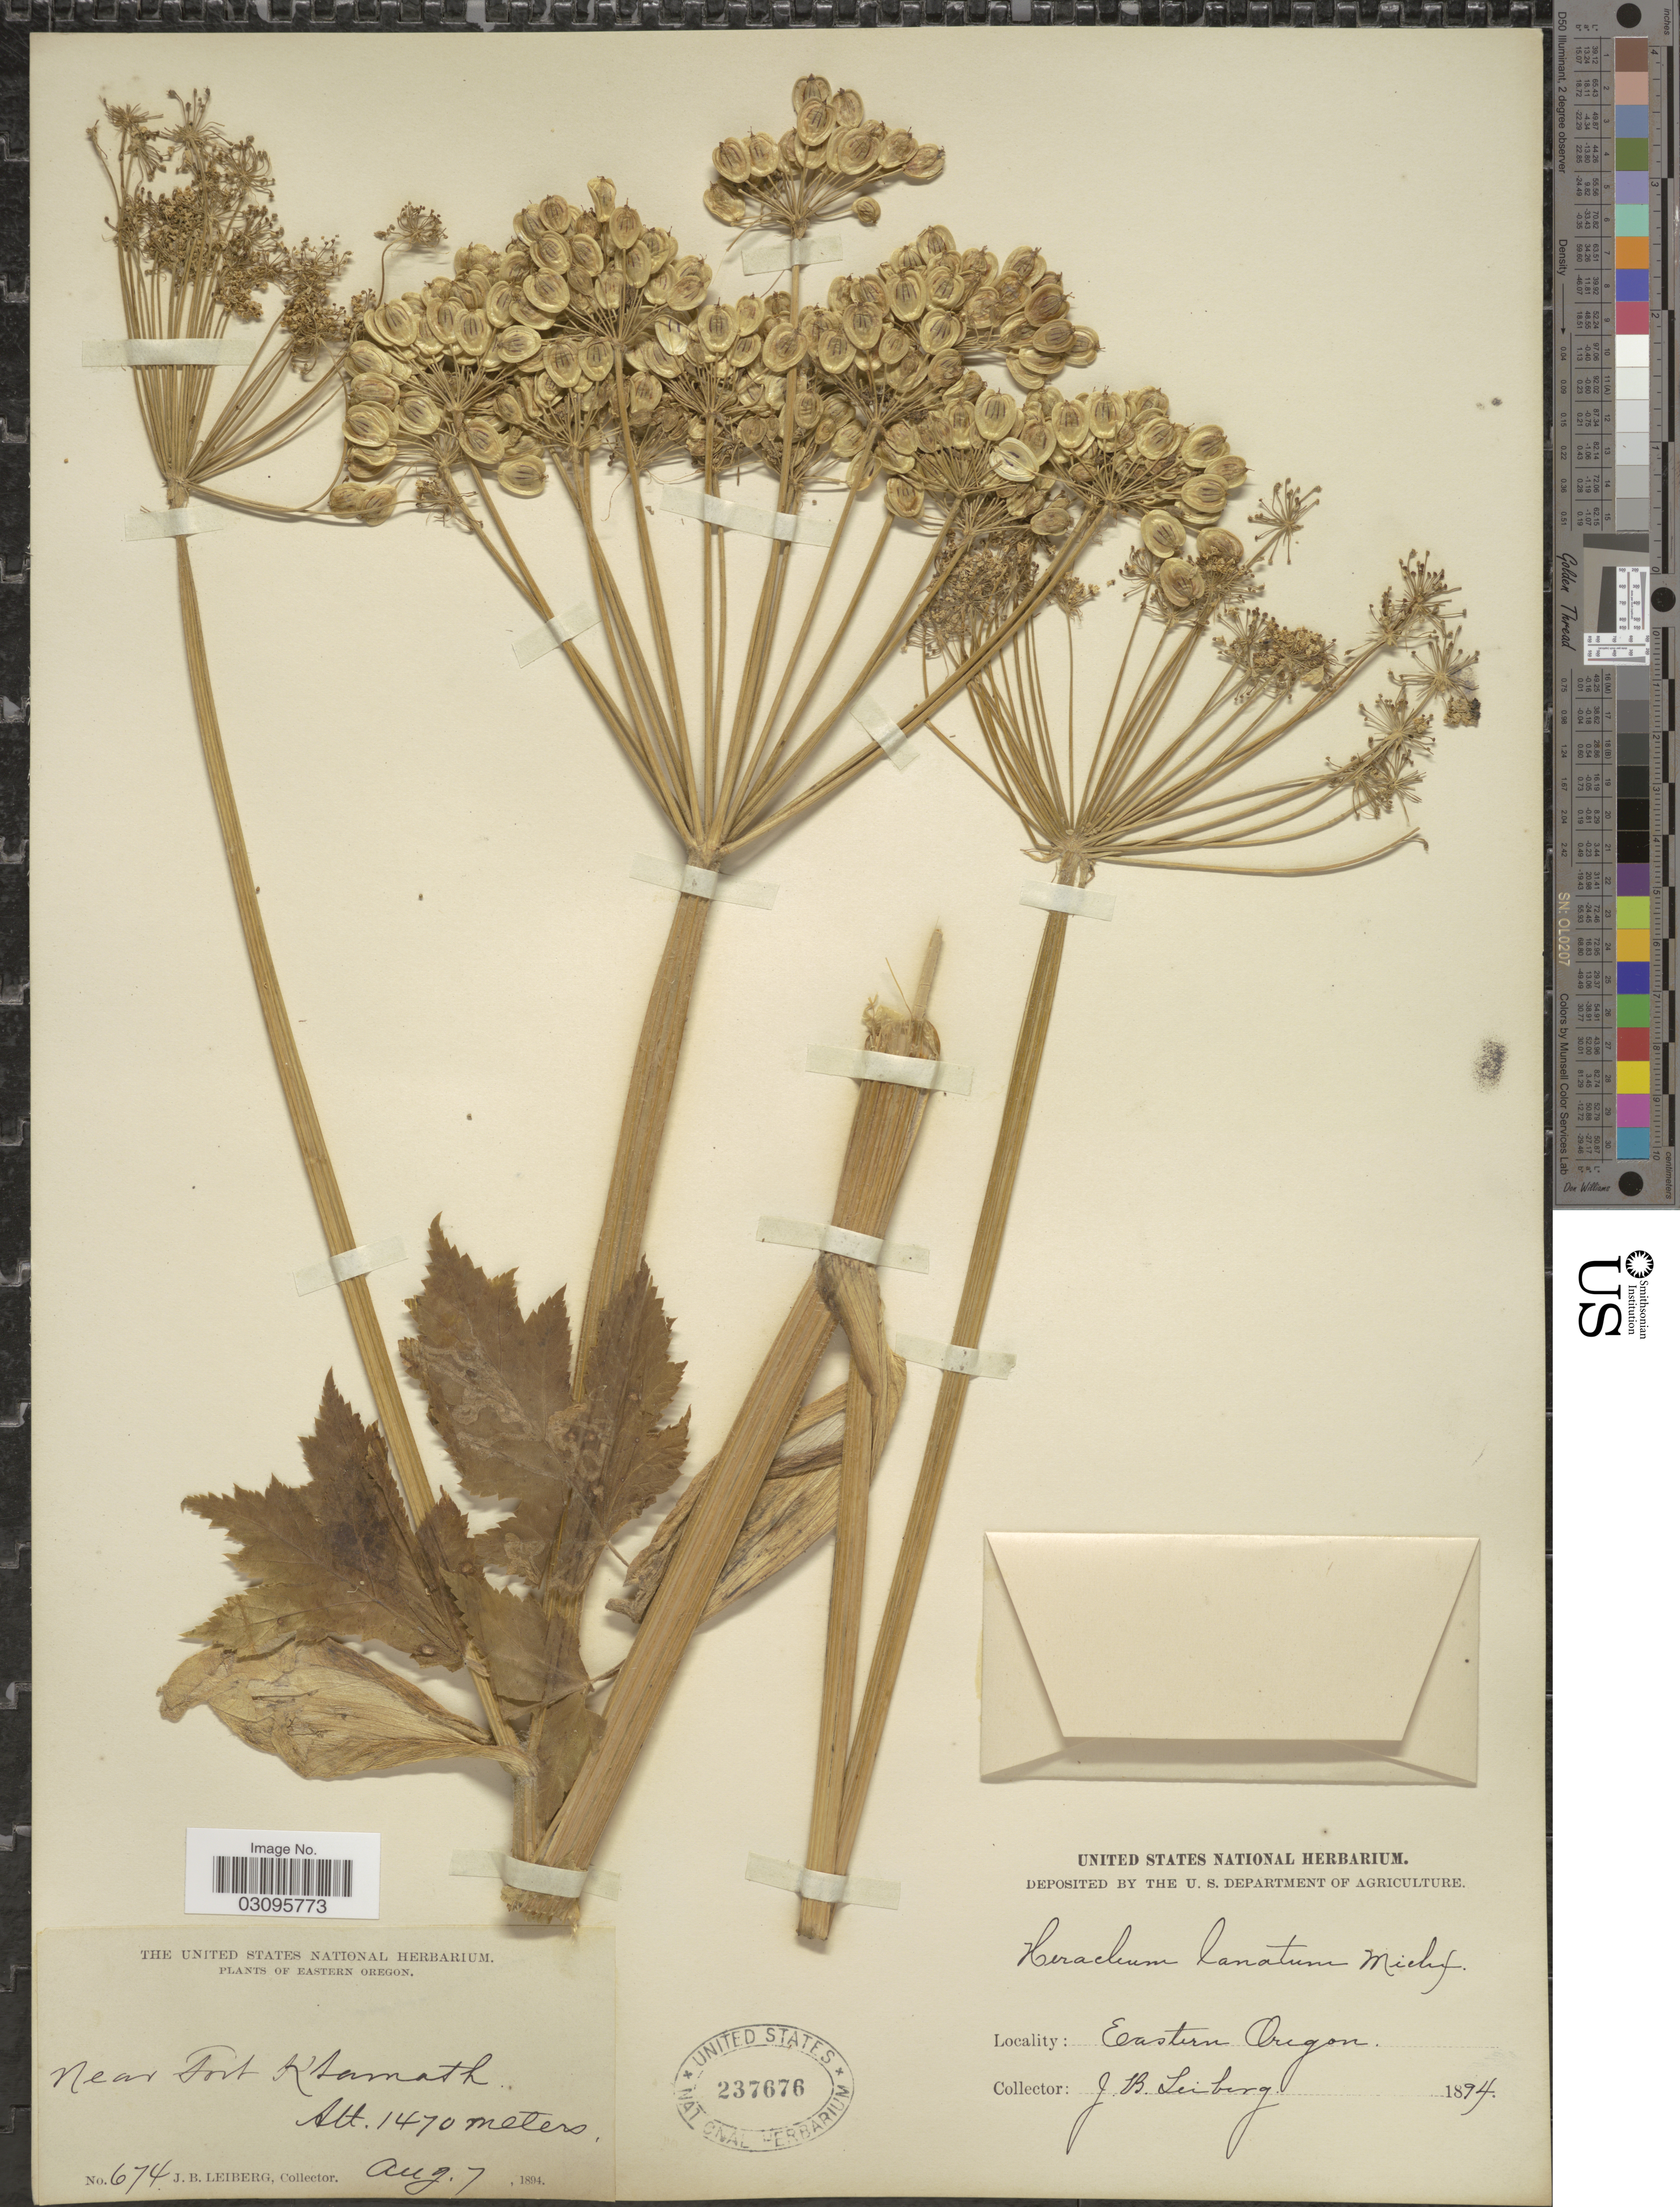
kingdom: Plantae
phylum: Tracheophyta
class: Magnoliopsida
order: Apiales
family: Apiaceae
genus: Heracleum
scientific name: Heracleum lanatum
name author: Michx.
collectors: J. B. Leiberg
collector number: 674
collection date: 1894-08-07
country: United States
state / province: Oregon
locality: Eastern Oregon. Near Fort Klamath.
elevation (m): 1470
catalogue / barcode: US 237676